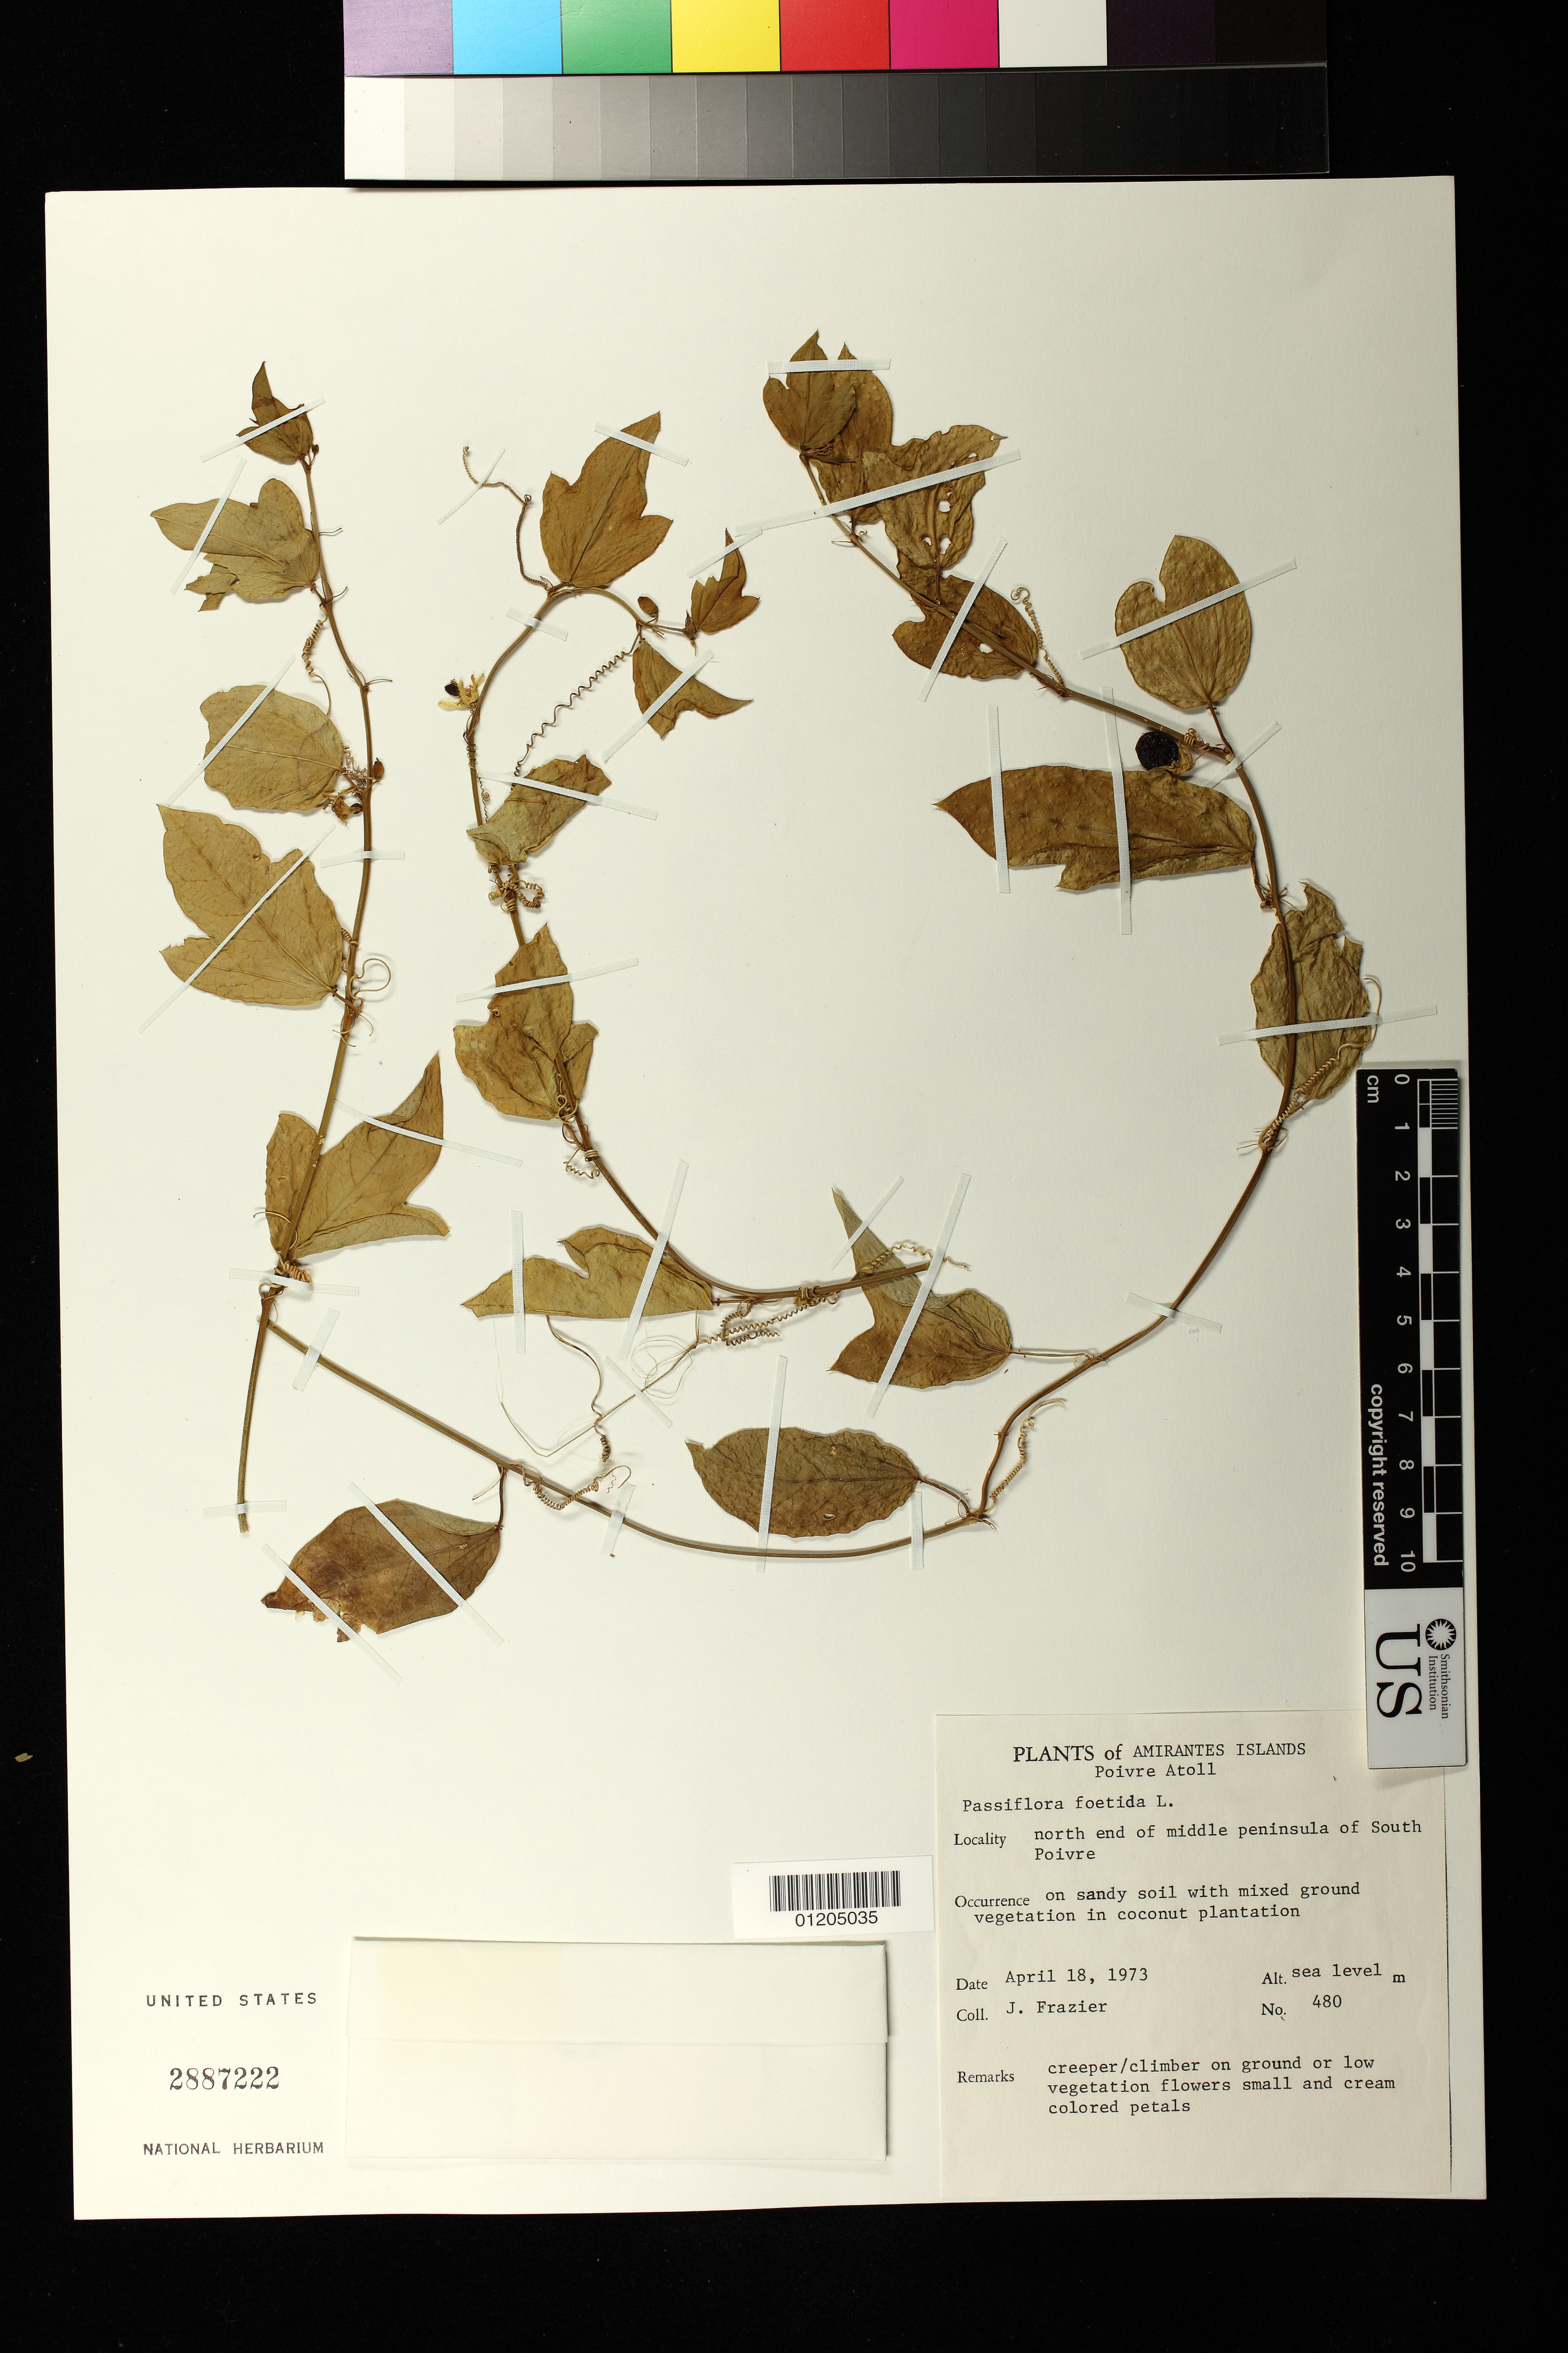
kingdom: Plantae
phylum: Tracheophyta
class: Magnoliopsida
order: Malpighiales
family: Passifloraceae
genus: Passiflora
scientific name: Passiflora foetida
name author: L.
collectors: J. Frazier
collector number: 480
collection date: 1973-04-18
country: Seychelles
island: Amirante Islands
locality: Poivre Atoll. North end of middle peninsula of South Poivre.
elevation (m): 0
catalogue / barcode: US 2887222